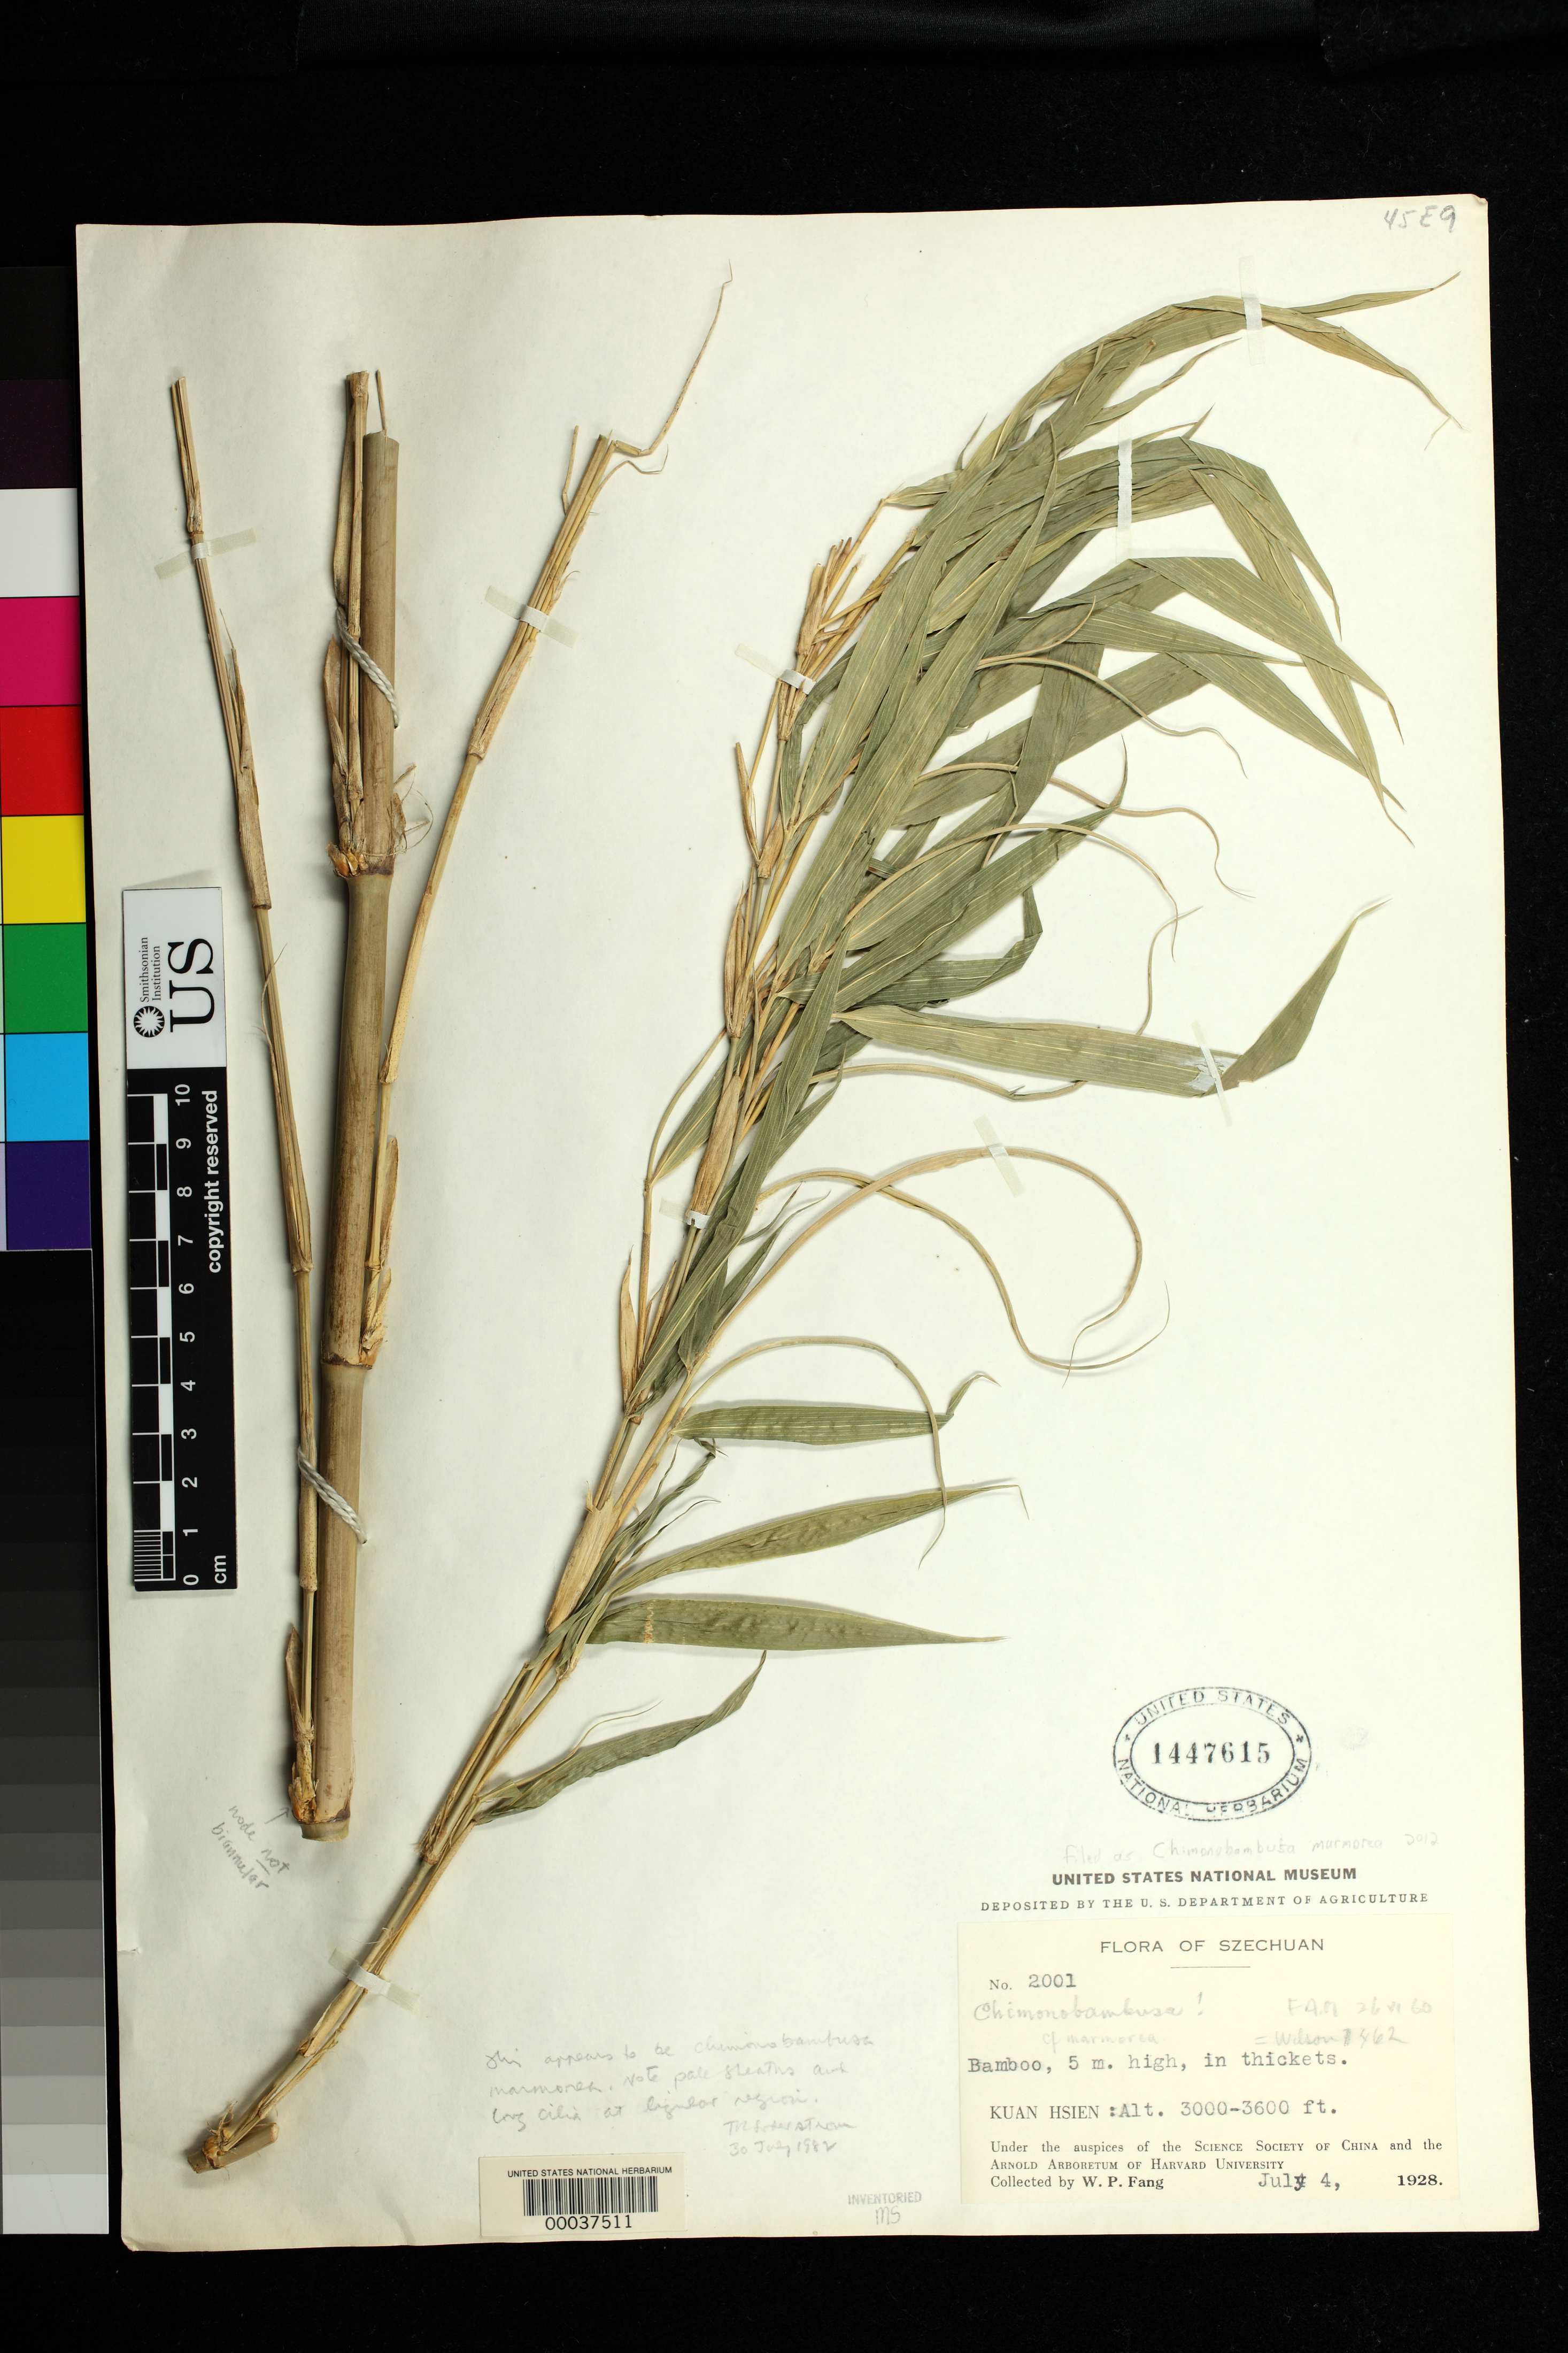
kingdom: Plantae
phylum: Tracheophyta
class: Liliopsida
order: Poales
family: Poaceae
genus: Chimonobambusa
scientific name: Chimonobambusa marmorea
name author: Makino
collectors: W. P. Fang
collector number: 2001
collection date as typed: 04 Jul 1928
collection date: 1928-07-04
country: China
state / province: Sichuan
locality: Kuan hsien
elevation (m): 915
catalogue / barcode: US 1447615